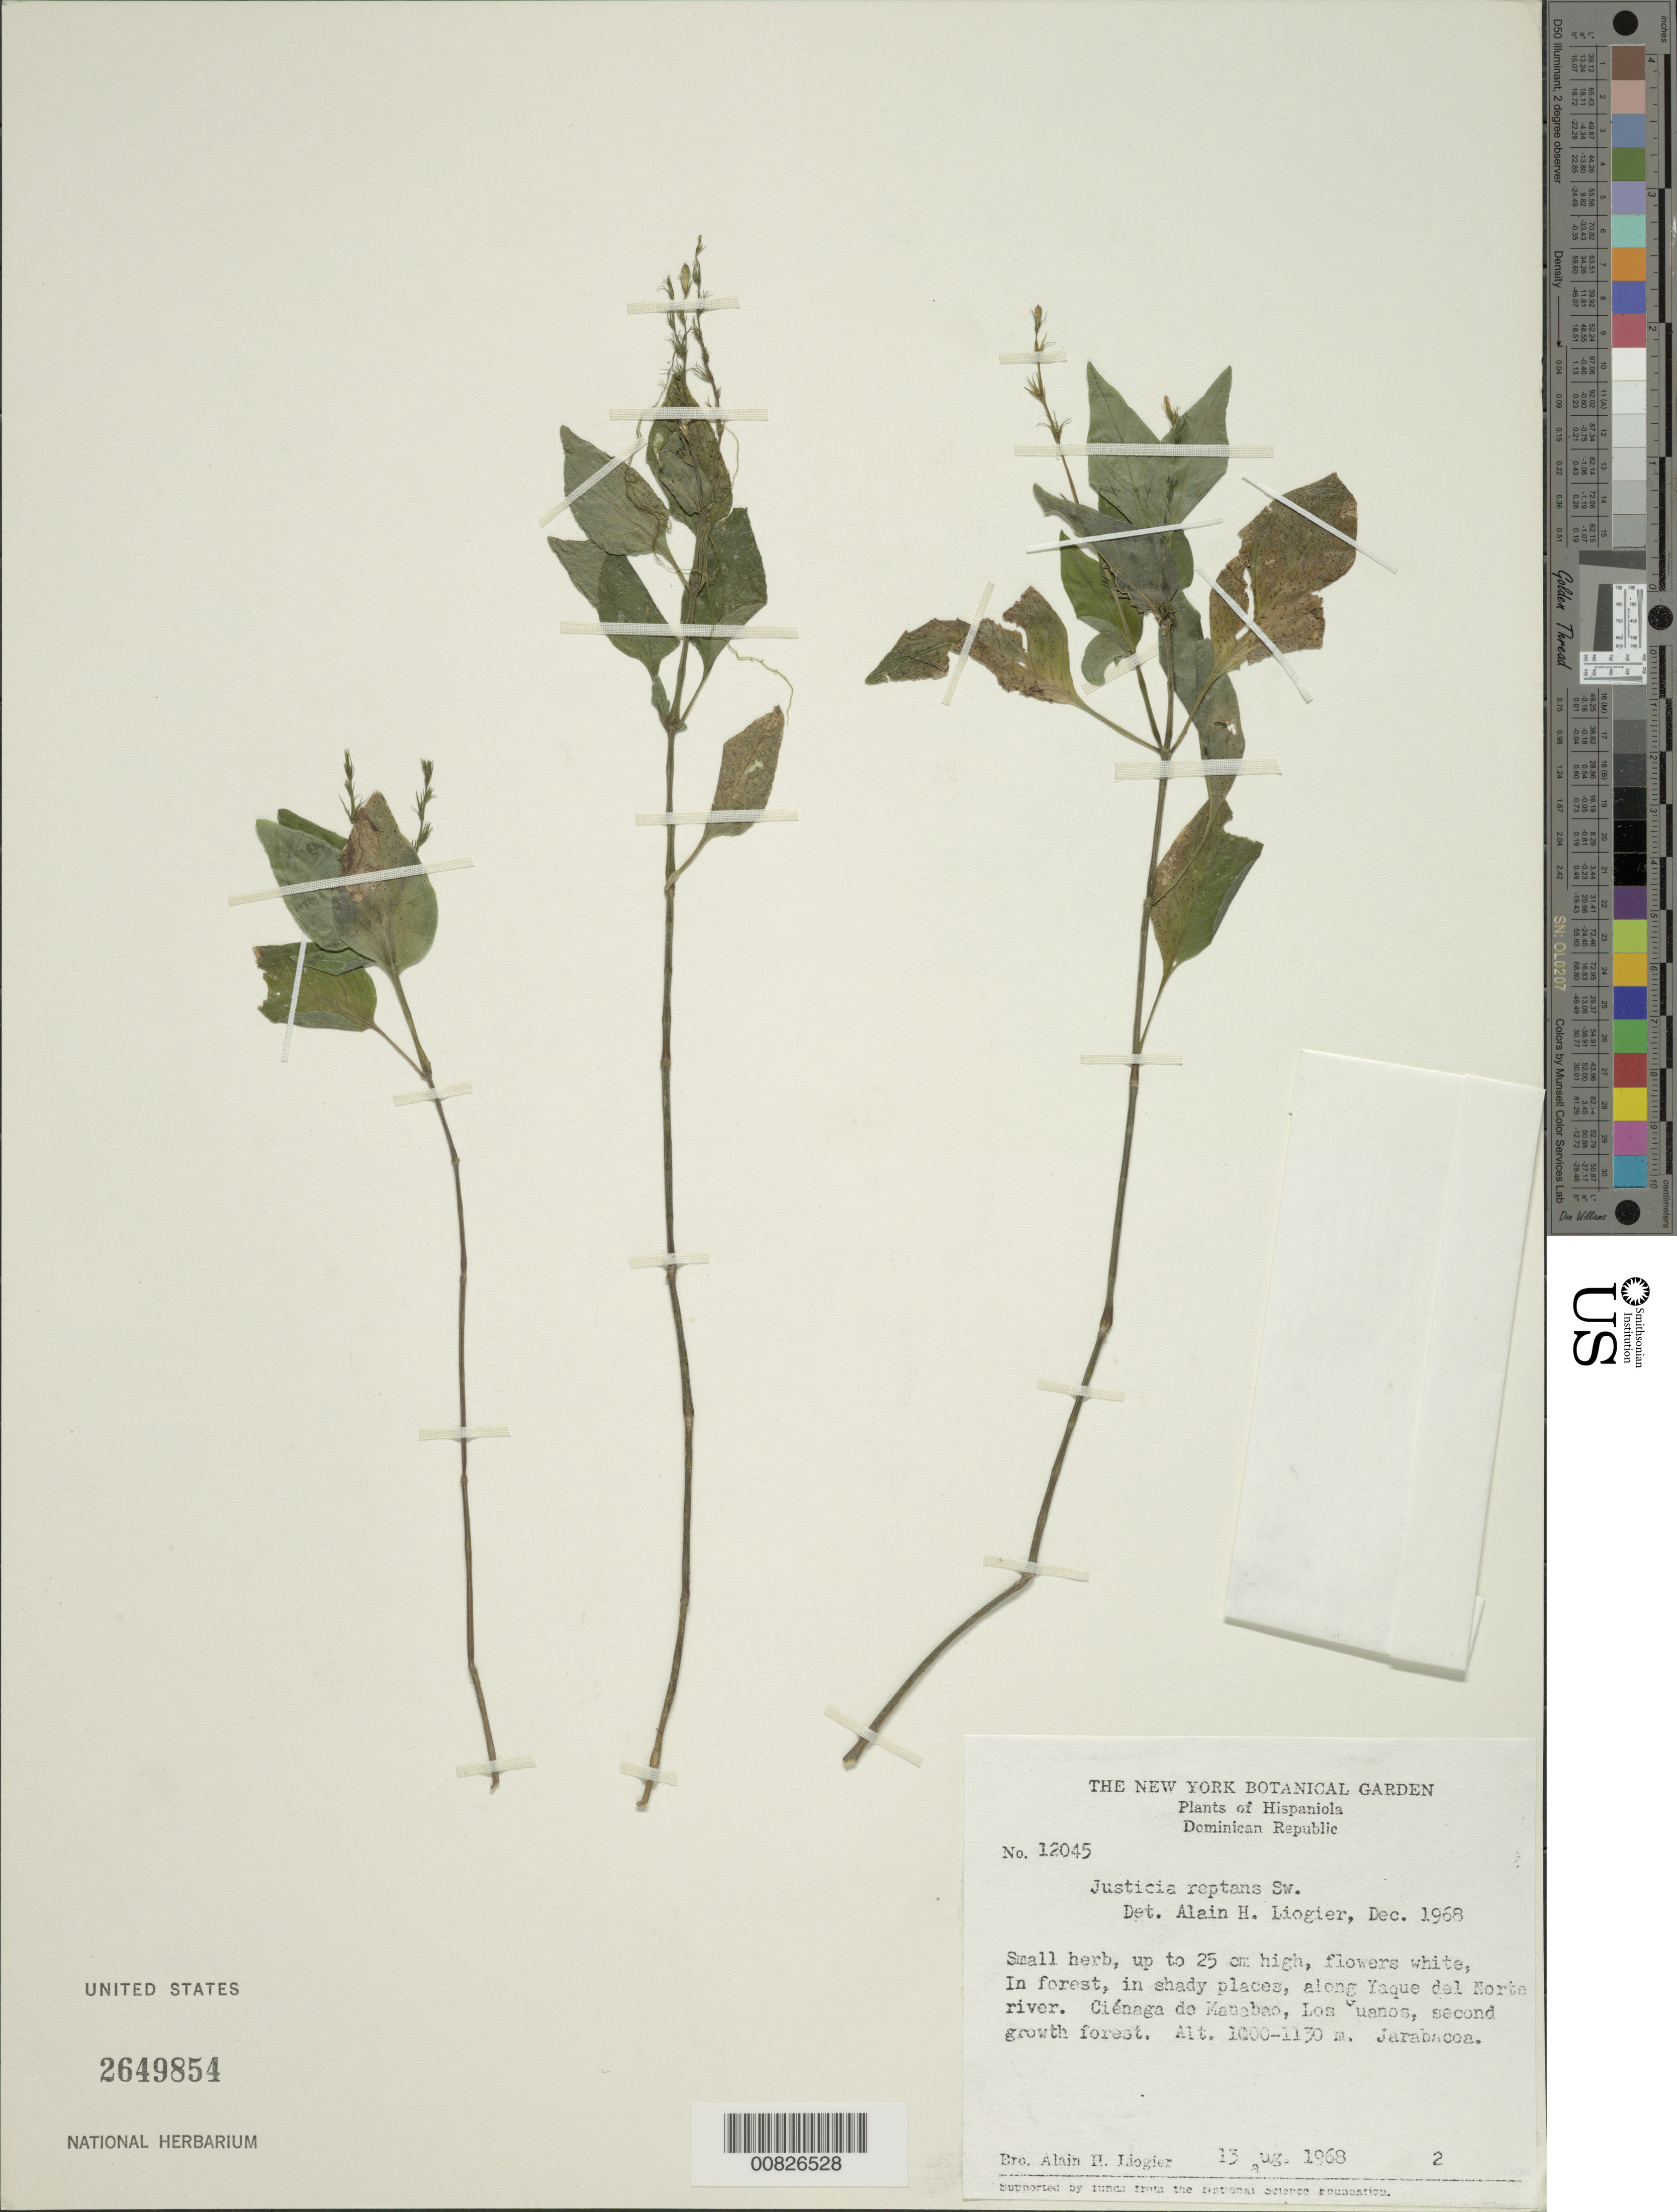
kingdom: Plantae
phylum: Tracheophyta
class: Magnoliopsida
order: Lamiales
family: Acanthaceae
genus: Justicia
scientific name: Justicia reptans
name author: Sw.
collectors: A. H. Liogier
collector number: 12045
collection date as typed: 13 Aug 1968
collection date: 1968-08-13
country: Dominican Republic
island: Hispaniola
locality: Along Yaque del Norte River, Ciénaga de Manabao, Los Guanos, Jarabacoa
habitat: In second growth forest, in shady places along river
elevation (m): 1000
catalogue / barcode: US 2649854